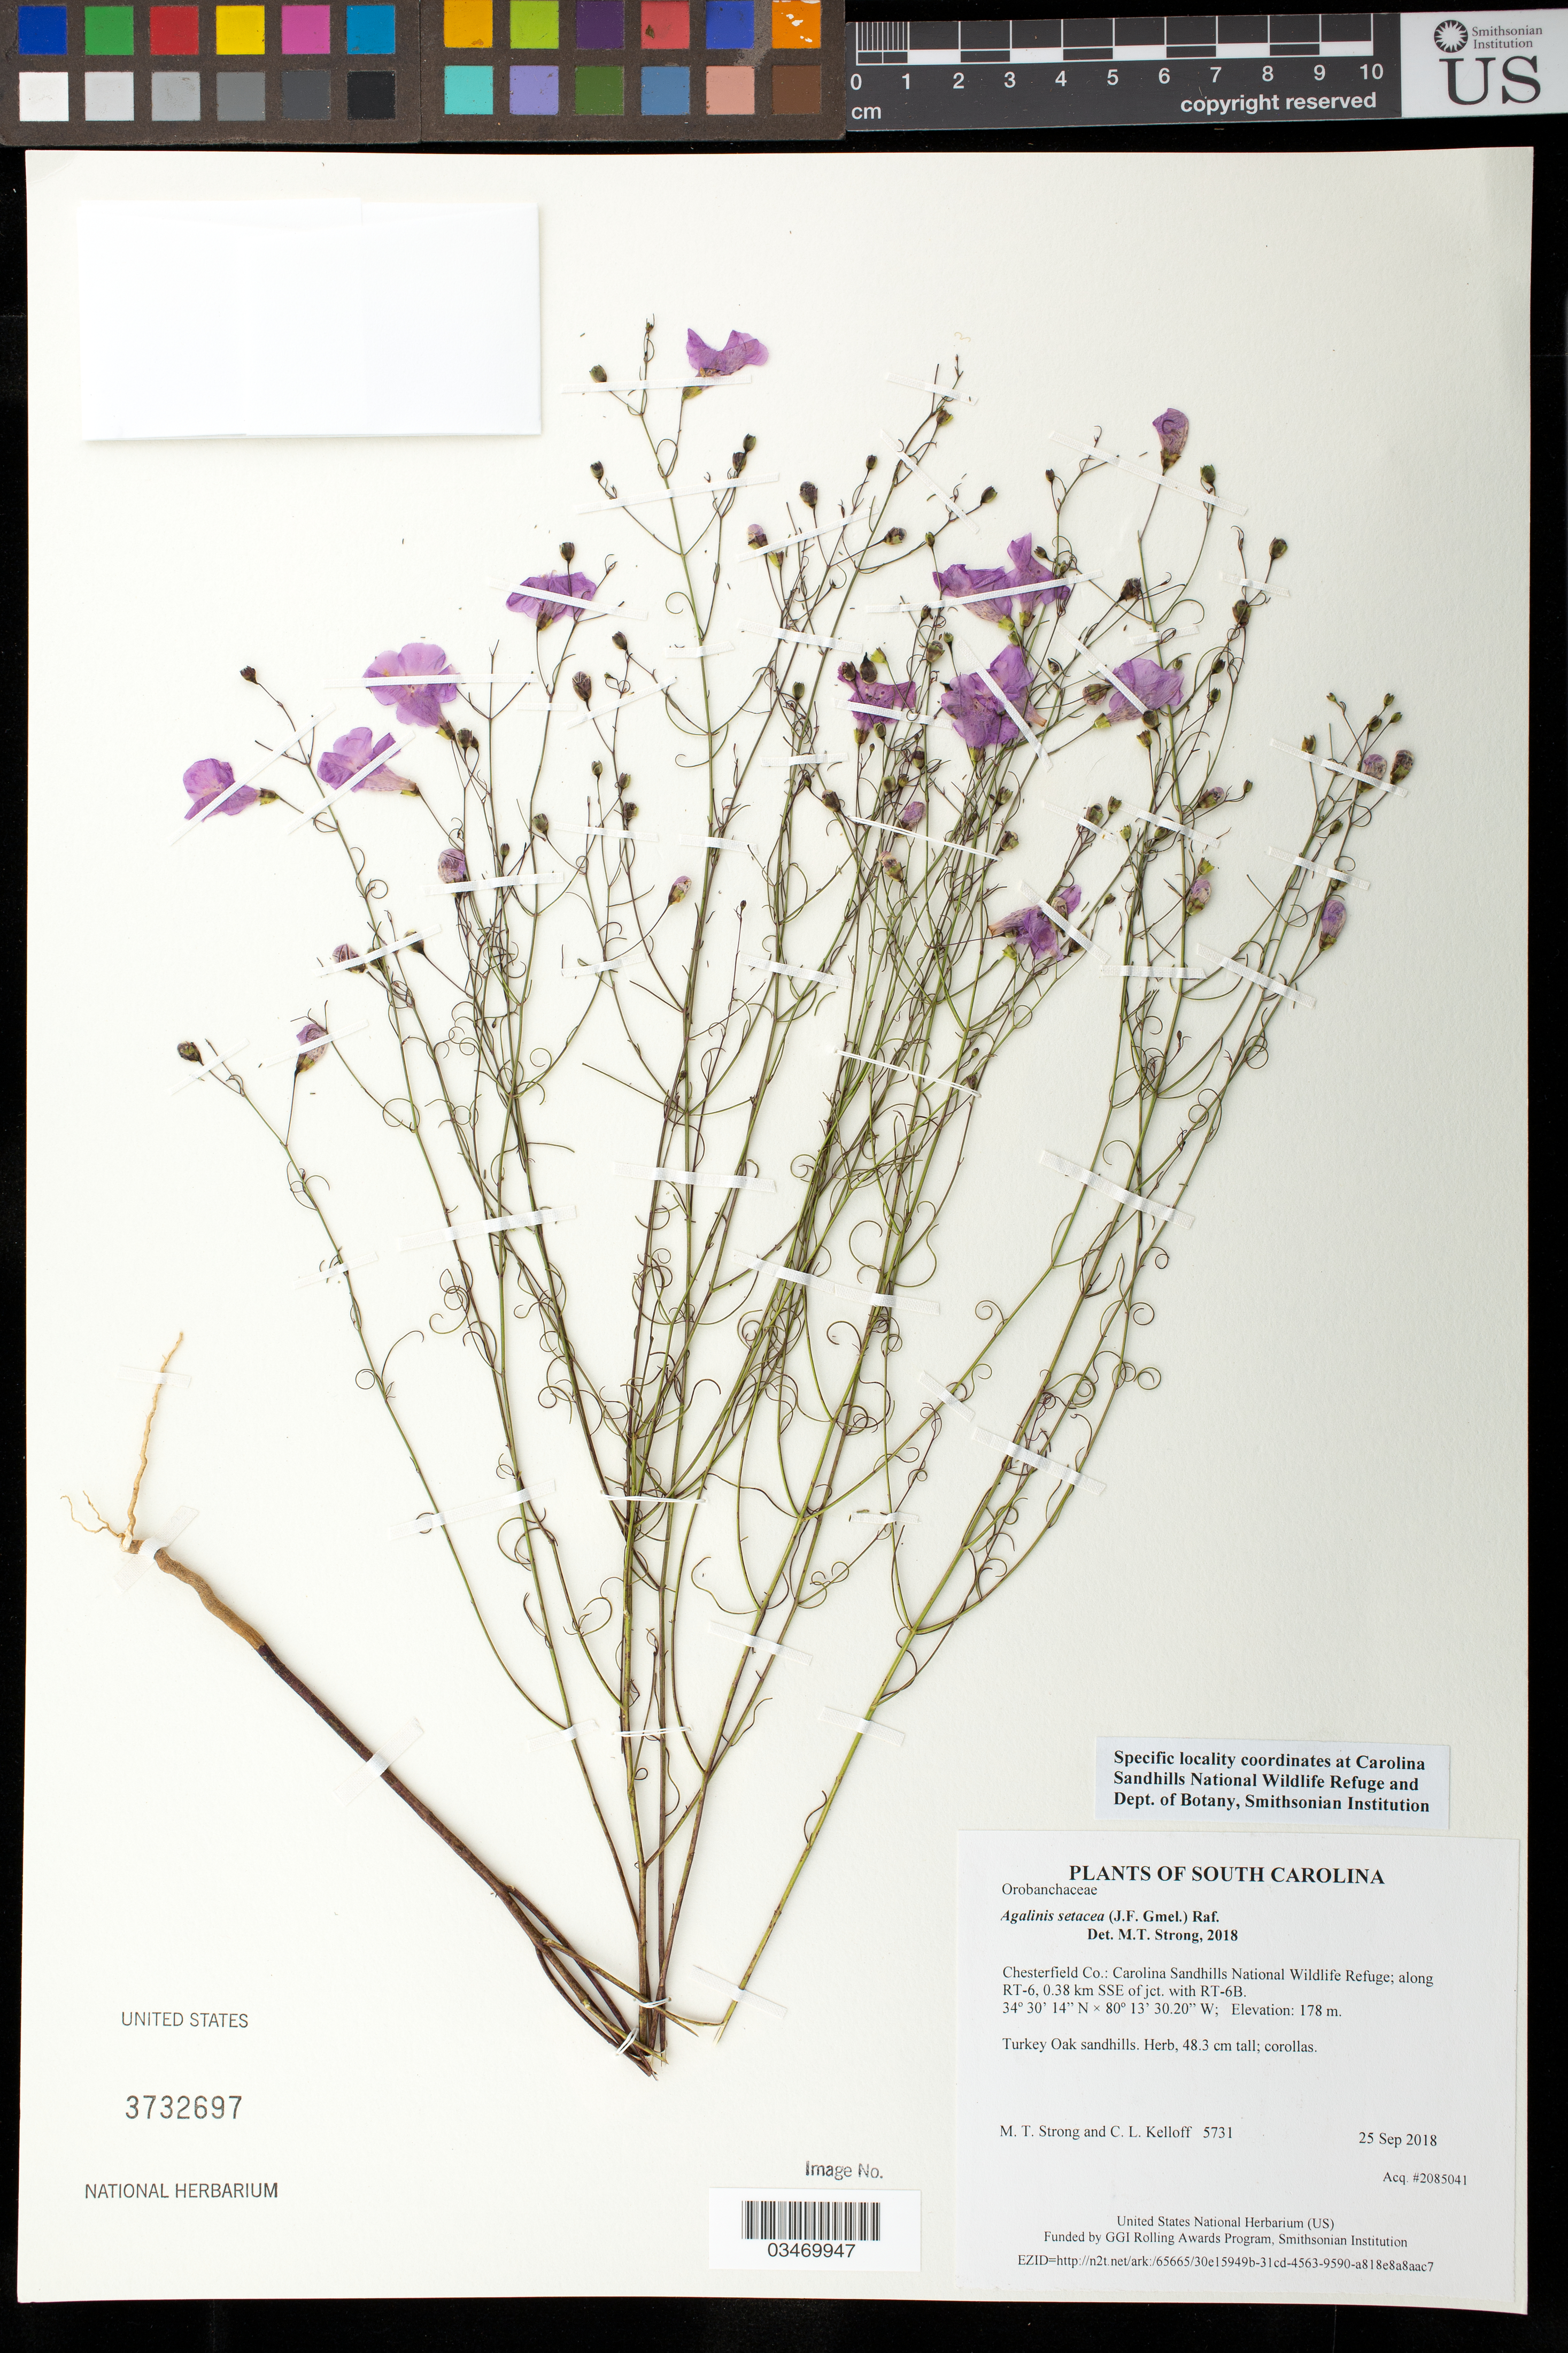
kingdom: Plantae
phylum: Tracheophyta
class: Magnoliopsida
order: Lamiales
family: Orobanchaceae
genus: Agalinis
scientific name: Agalinis setacea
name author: (J.F. Gmel.) Raf.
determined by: Strong, M. T., (US), Smithsonian Institution - National Museum of Natural History (UNITED STATES)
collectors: M. T. Strong & C. L. Kelloff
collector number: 5731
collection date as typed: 25 Sep 2018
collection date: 2018-09-25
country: United States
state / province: South Carolina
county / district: Chesterfield Co.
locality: Carolina Sandhills National Wildlife Refuge; along RT-6, 0.38 km SSE of jct. with RT-6B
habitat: Turkey Oak sandhills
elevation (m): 178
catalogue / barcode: US 3732697